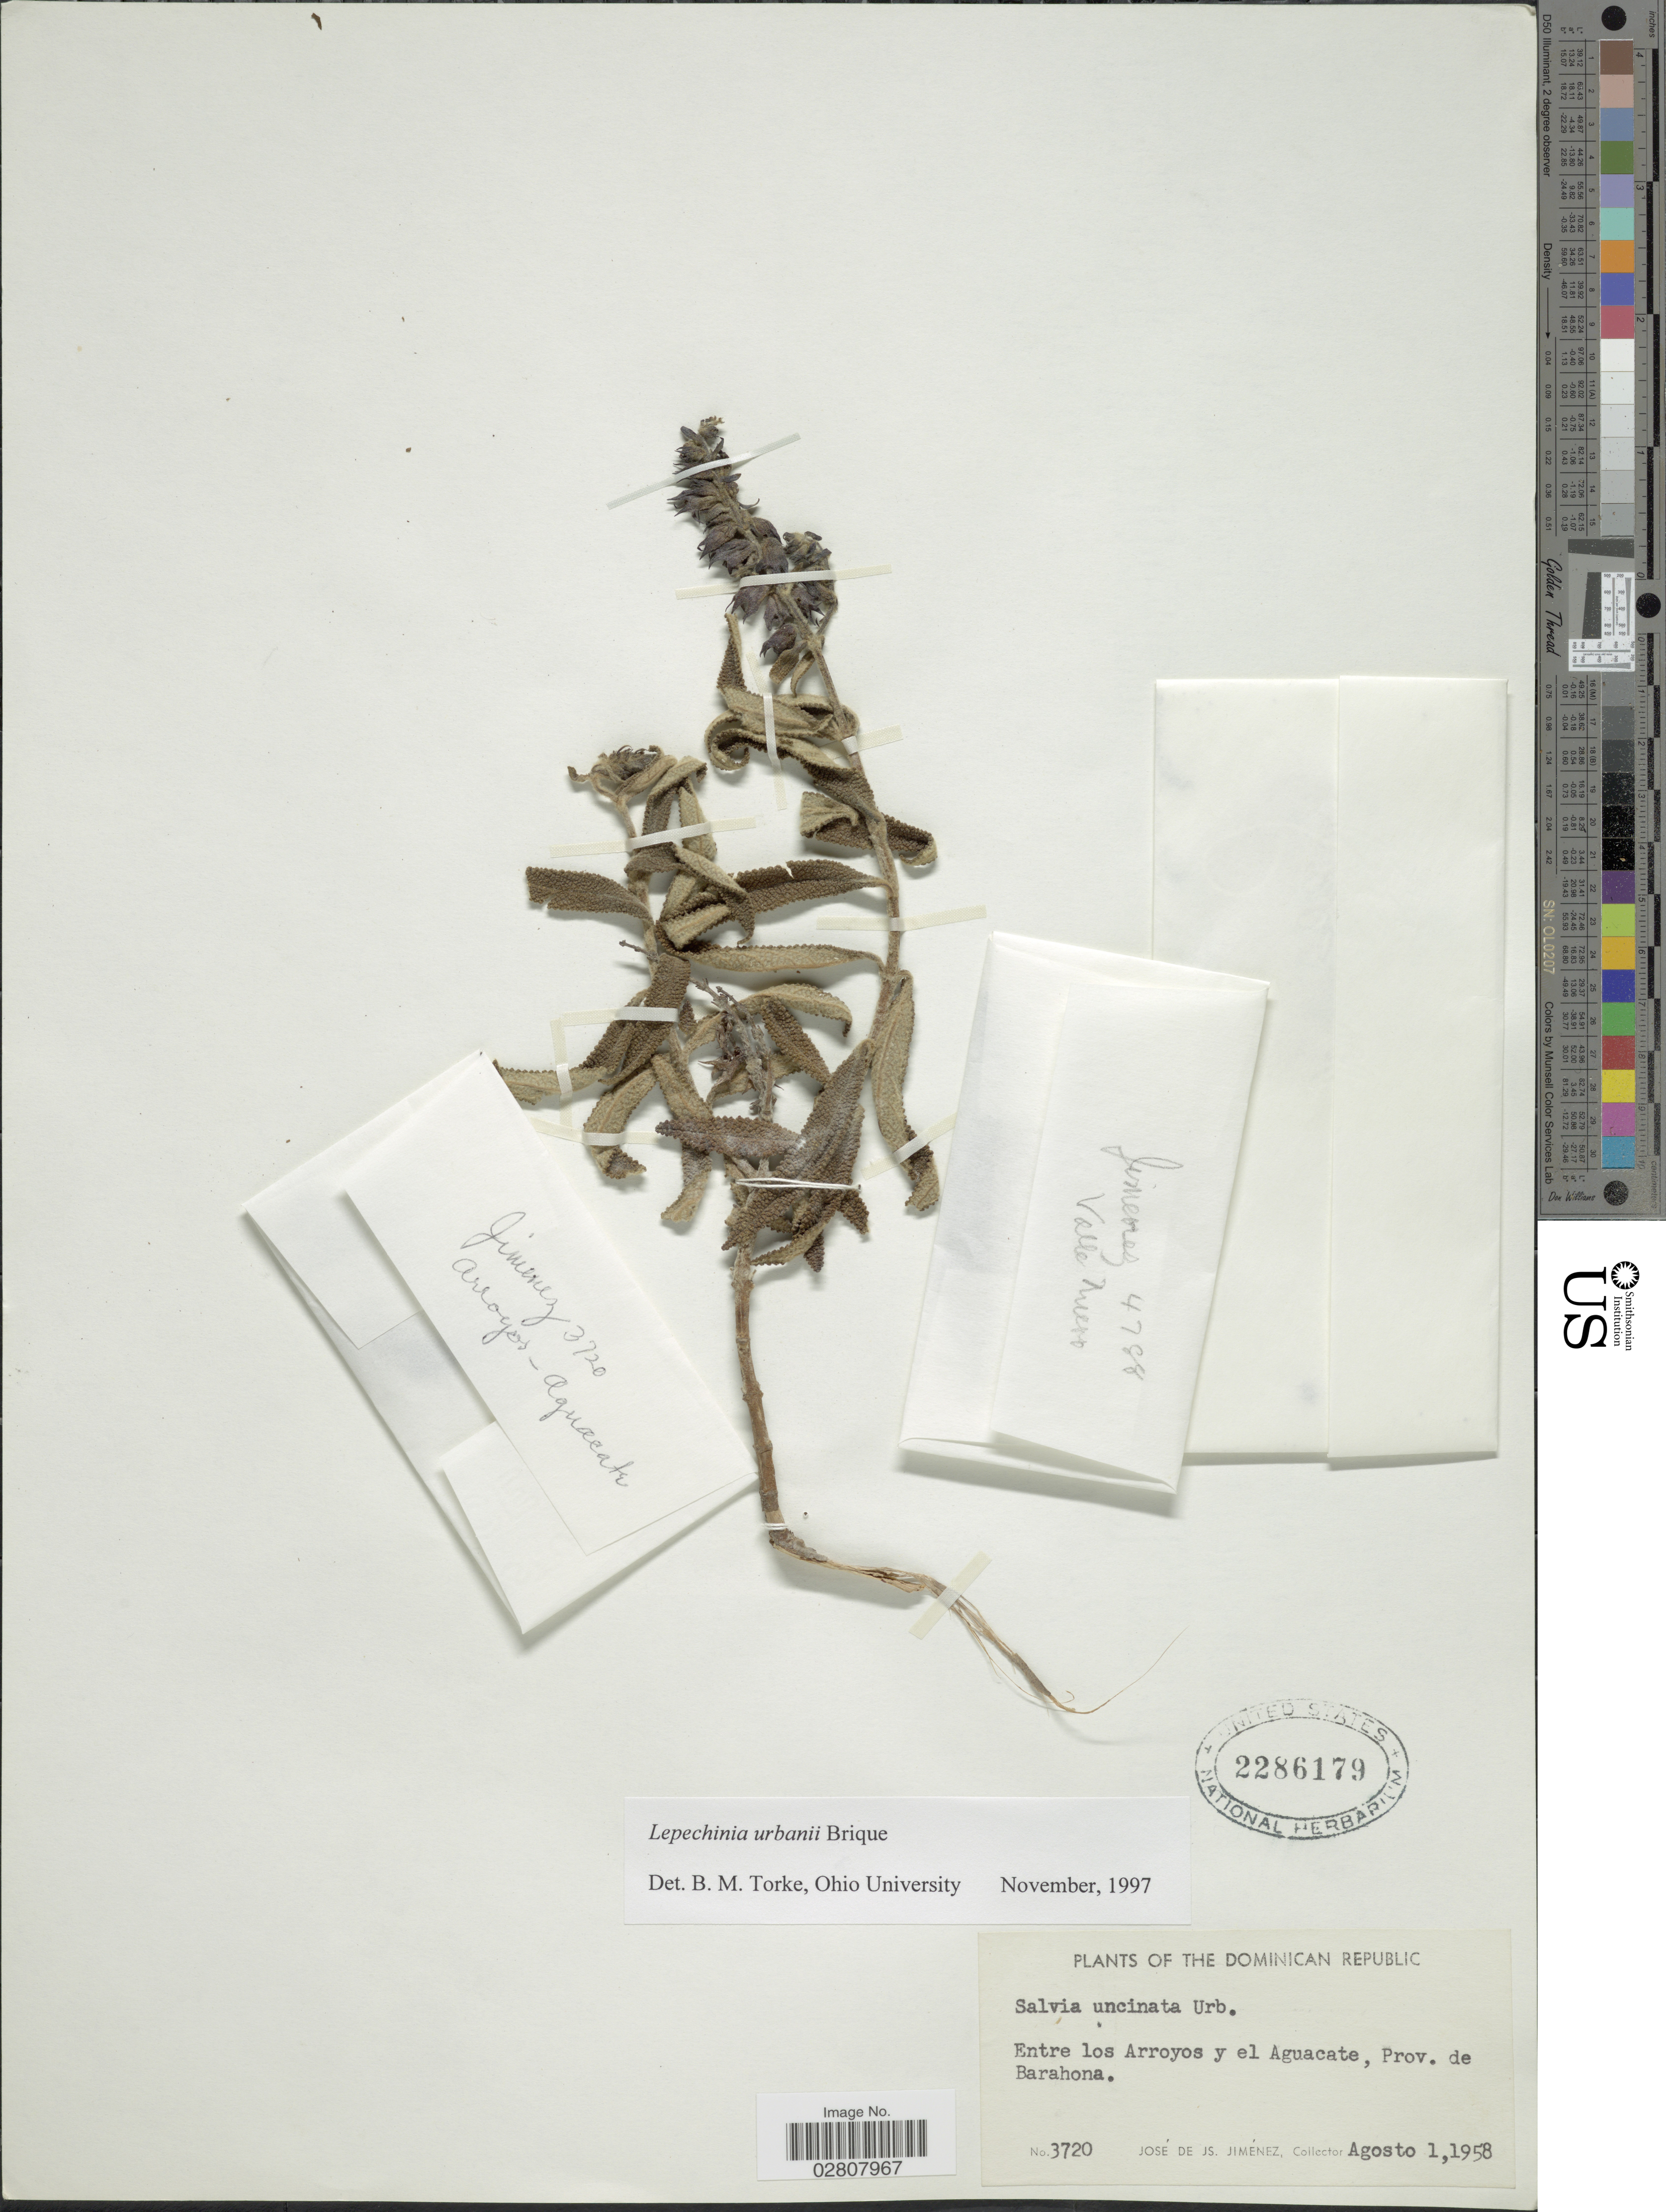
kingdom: Plantae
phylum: Tracheophyta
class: Magnoliopsida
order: Lamiales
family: Lamiaceae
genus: Lepechinia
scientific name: Lepechinia urbanii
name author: (Briq.) Epling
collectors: J. J. Jiménez Almonte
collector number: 3720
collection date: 1958-08-01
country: Dominican Republic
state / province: Barahona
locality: Entre los Arroyos y el Aguacate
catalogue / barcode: US 2286179